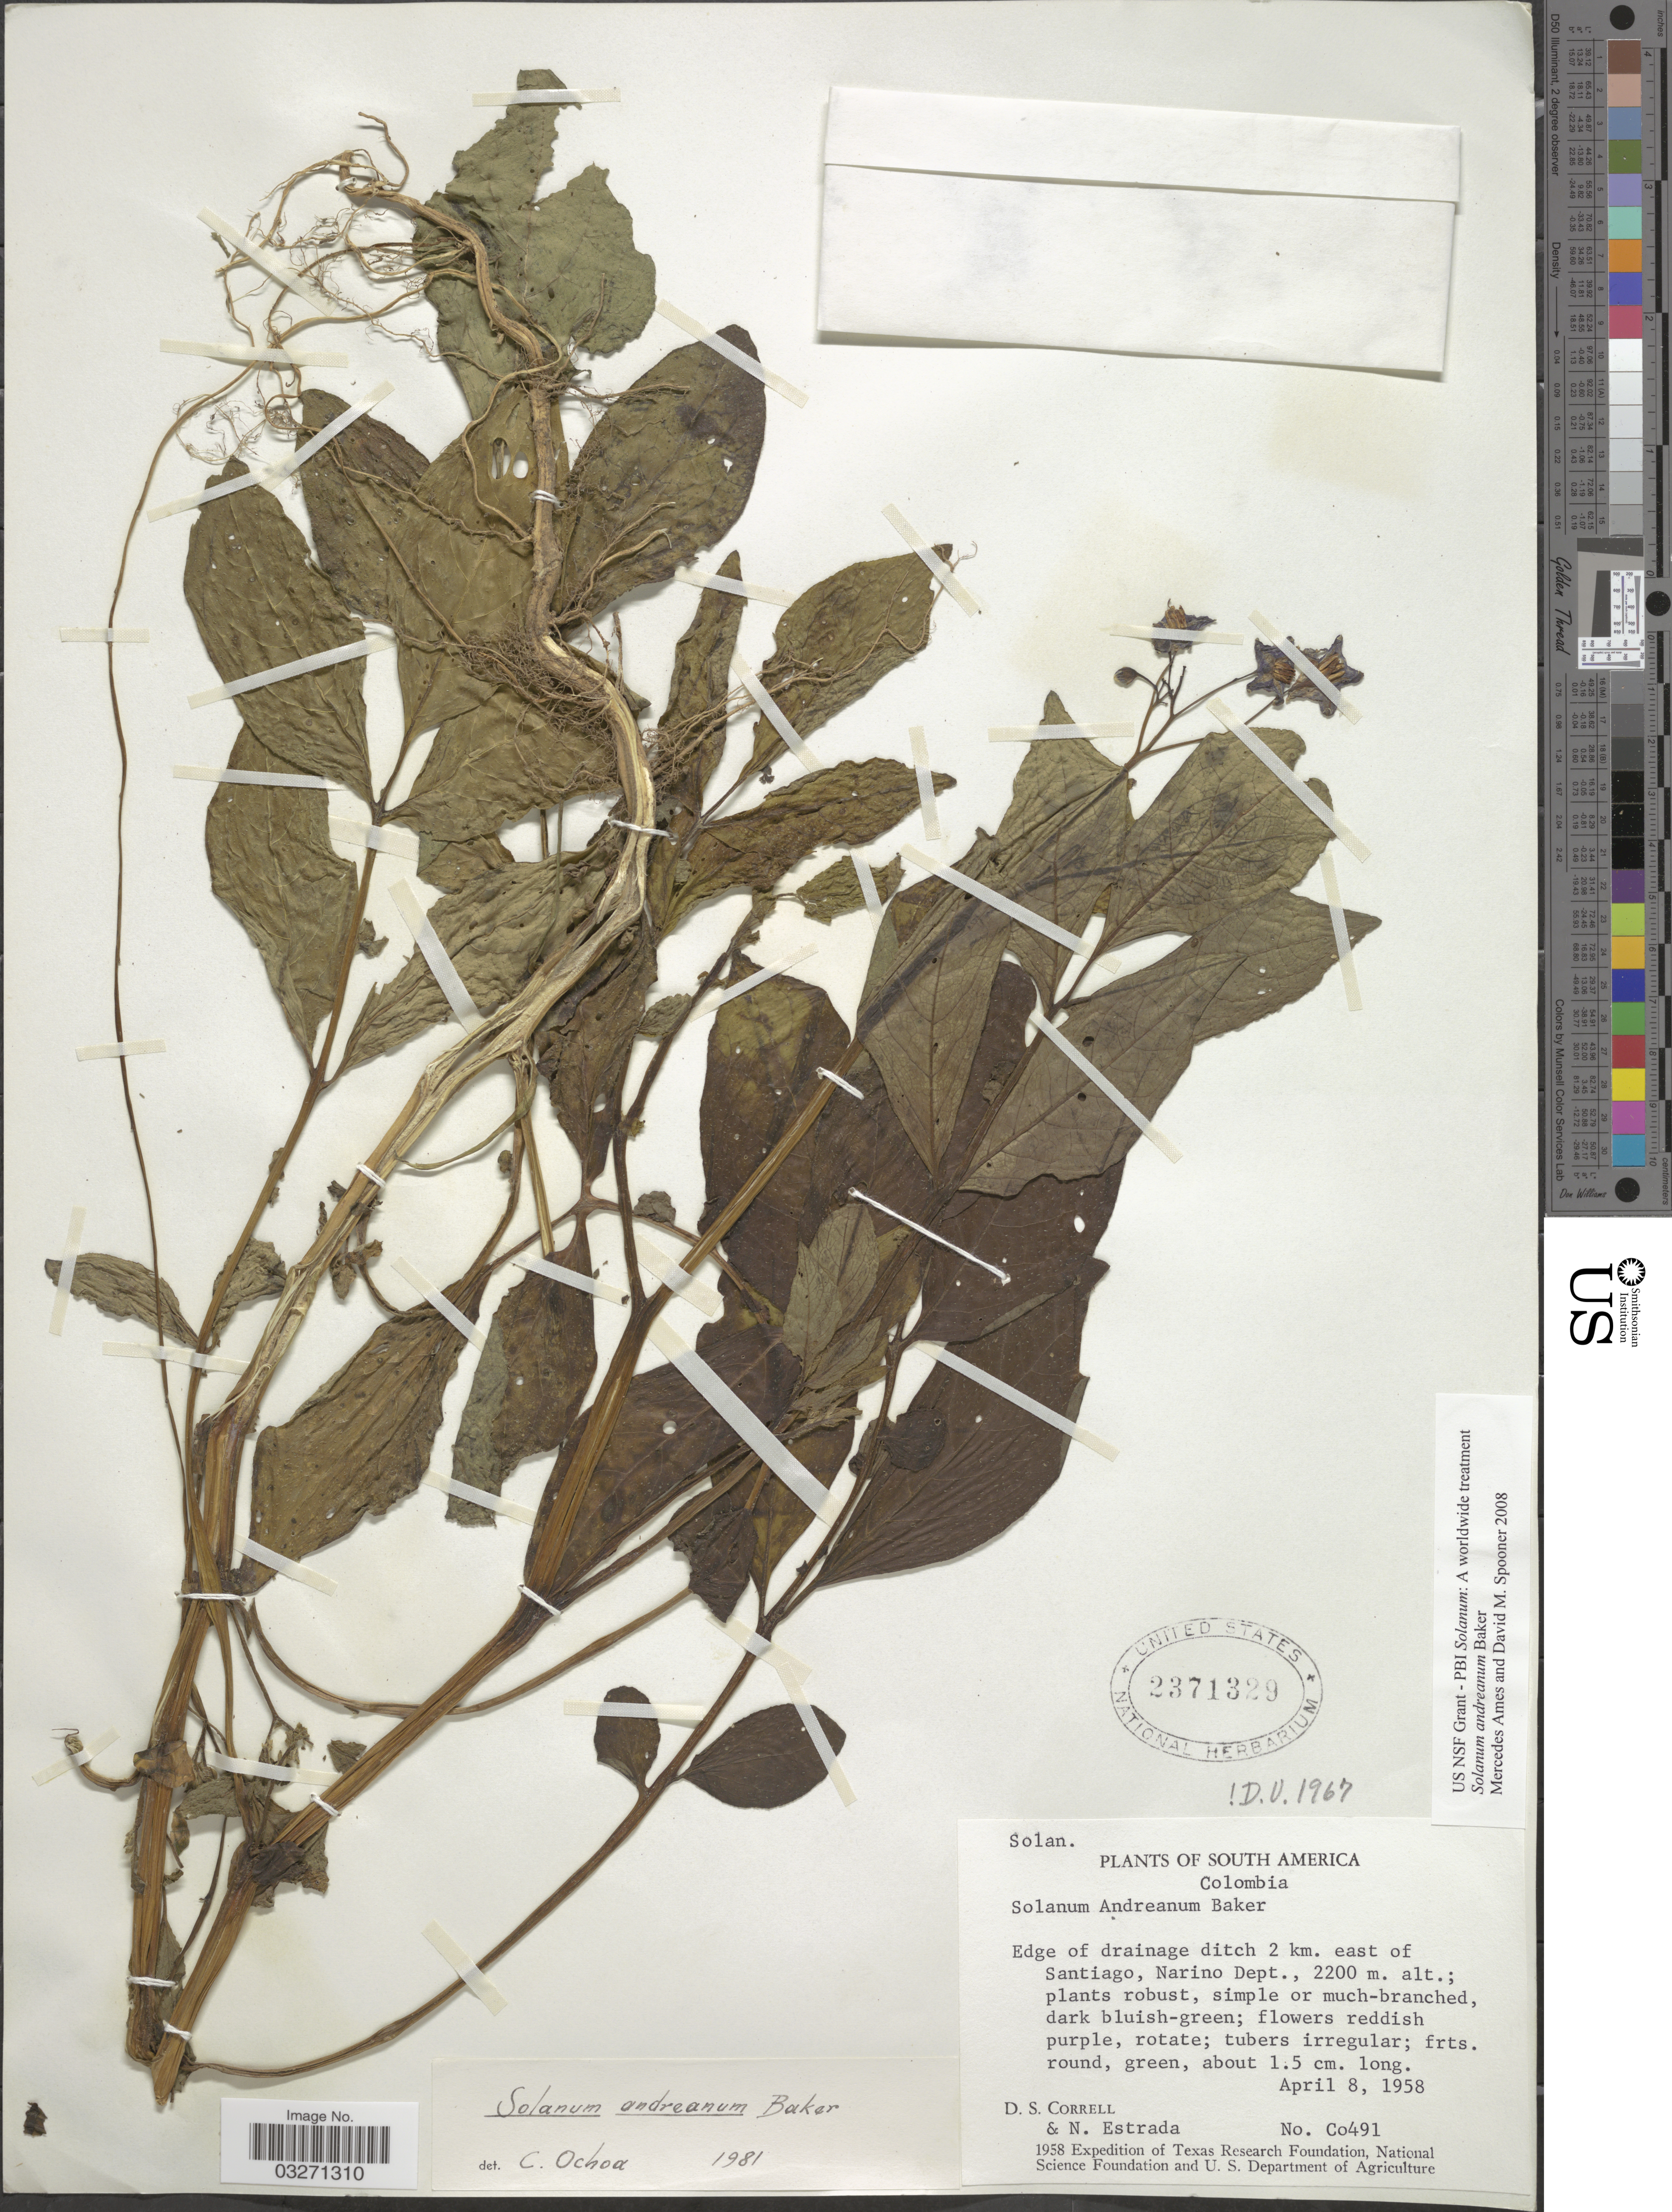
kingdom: Plantae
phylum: Tracheophyta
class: Magnoliopsida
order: Solanales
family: Solanaceae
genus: Solanum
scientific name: Solanum andreanum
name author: Baker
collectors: D. S. Correll & N. Estrada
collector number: Co491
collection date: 1958-04-08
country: Colombia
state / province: Nariño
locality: Edge of drainage ditch 2 km. east of Santiago, Narino Dept.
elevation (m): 2200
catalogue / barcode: US 2371329